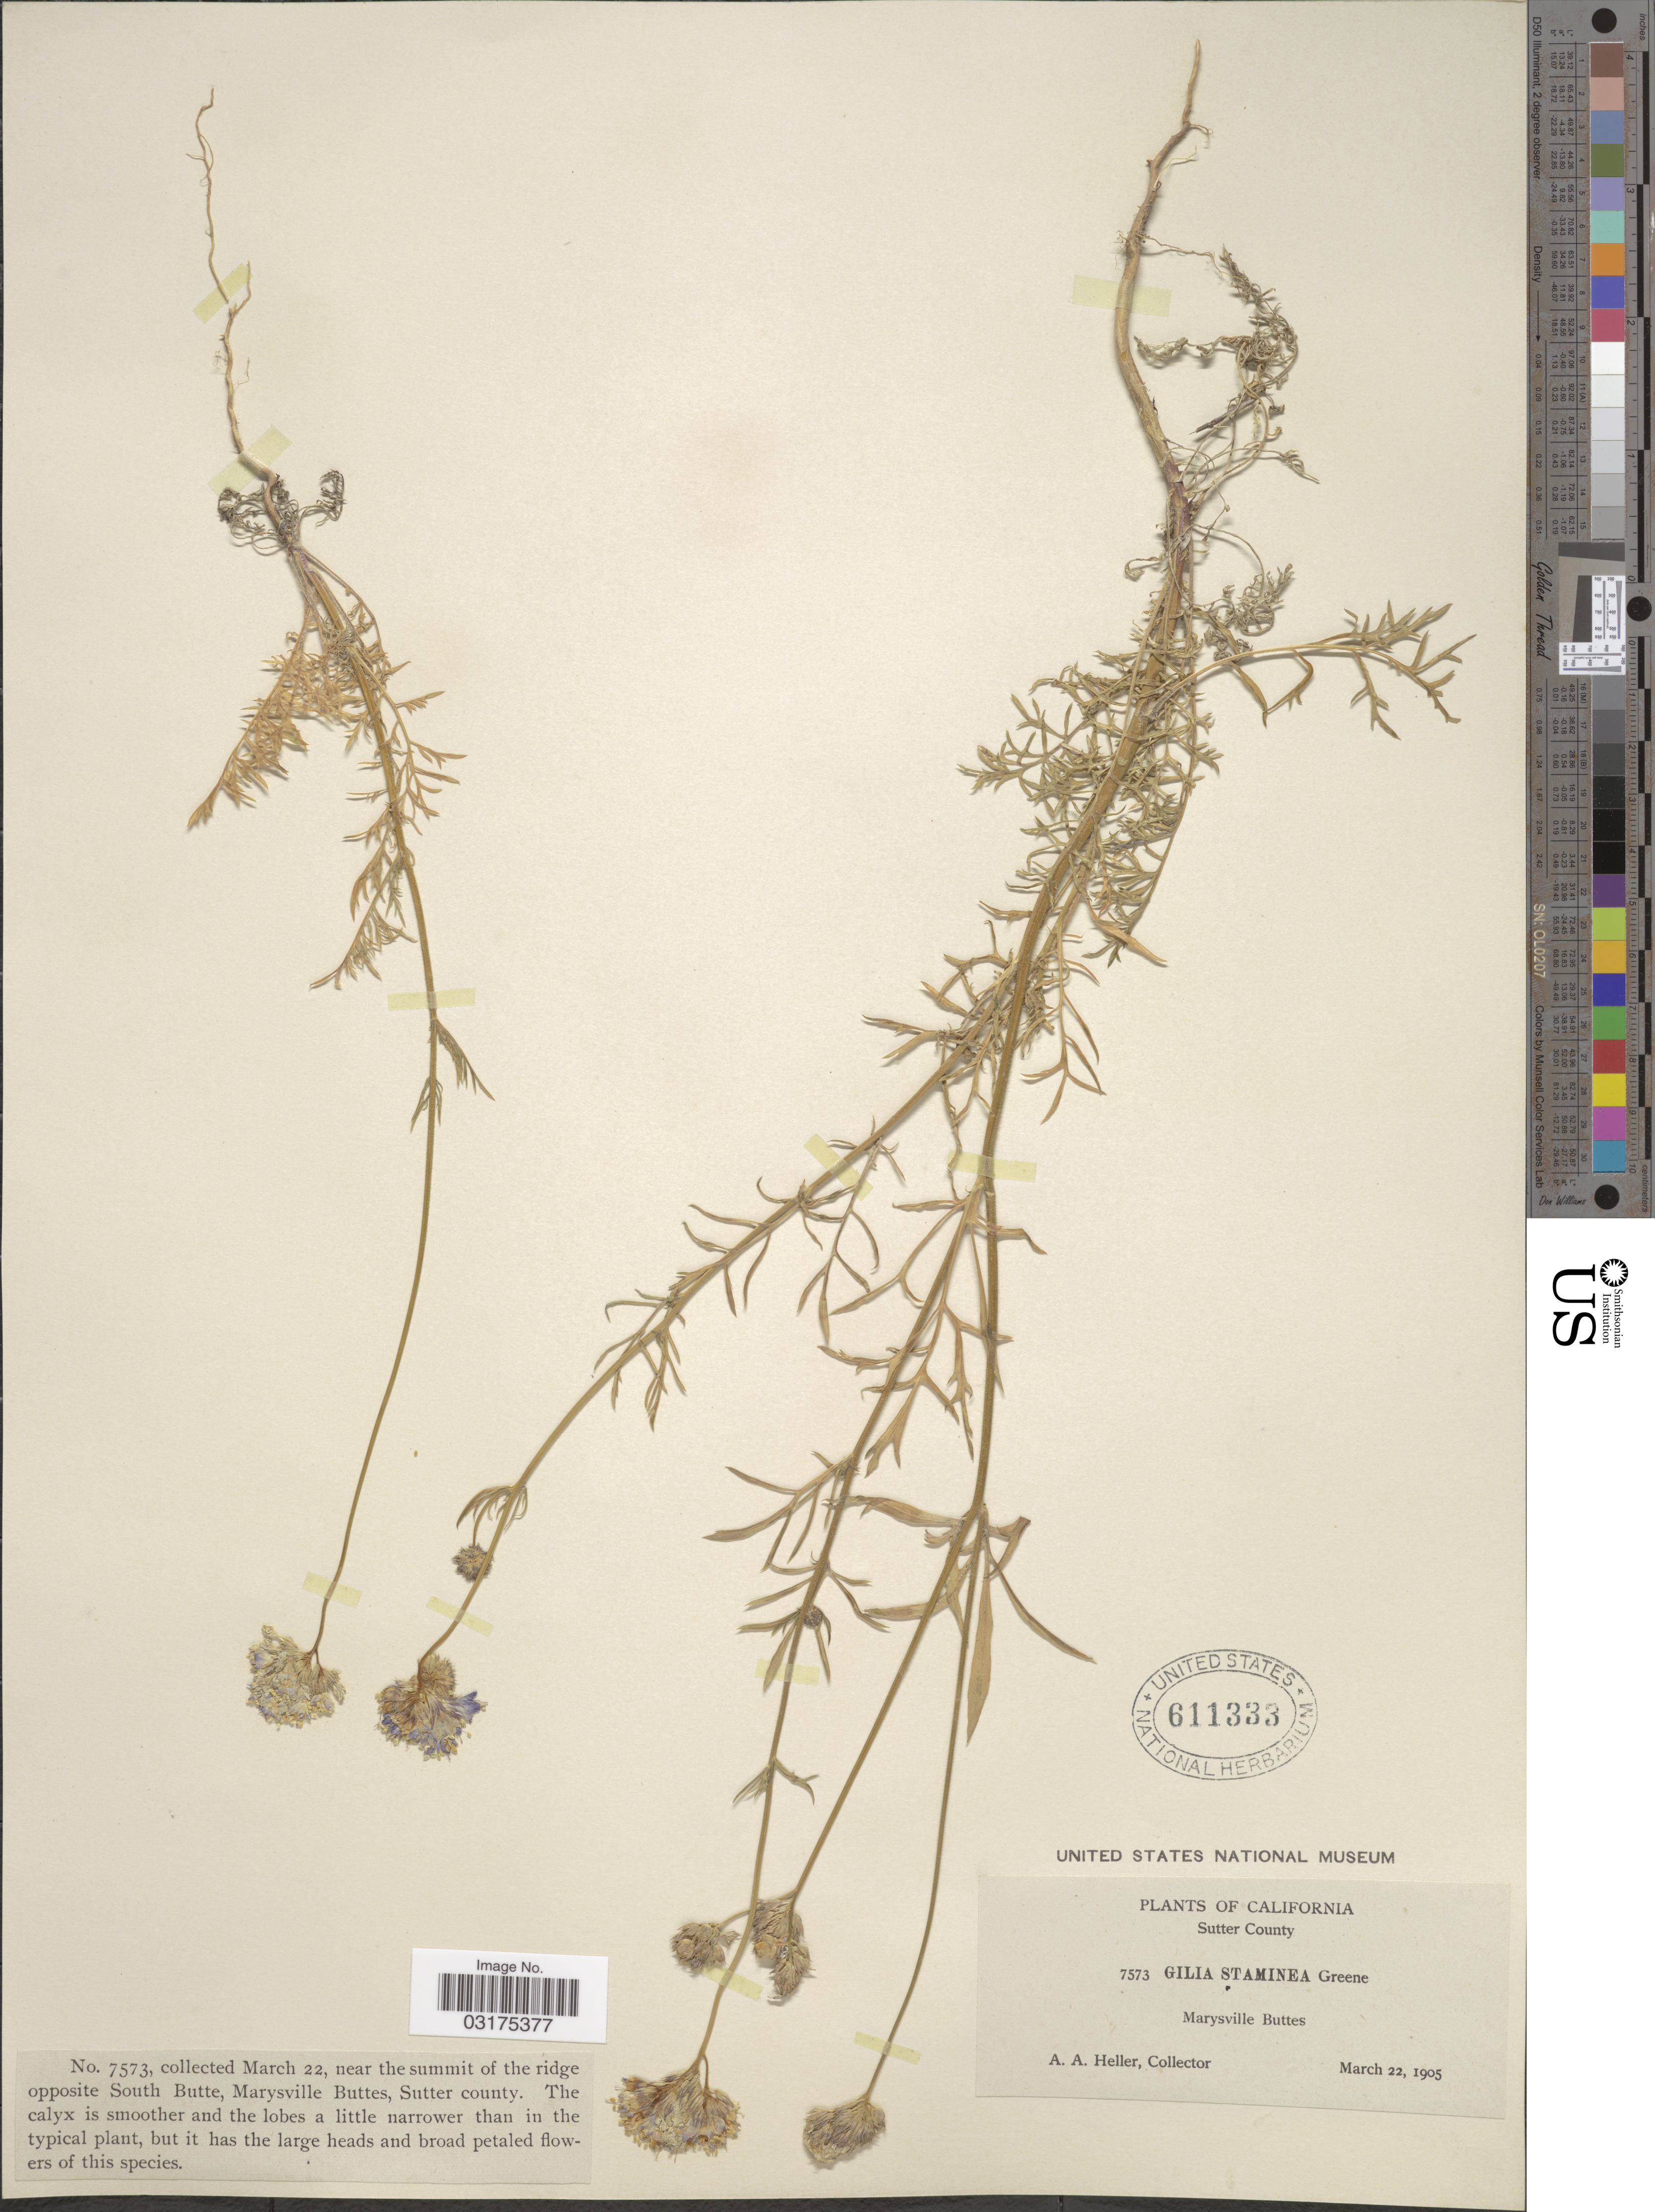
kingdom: Plantae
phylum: Tracheophyta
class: Magnoliopsida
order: Ericales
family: Polemoniaceae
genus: Gilia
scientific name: Gilia capitata subsp. staminea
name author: (Greene) V.E. Grant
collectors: A. A. Heller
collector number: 7573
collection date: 1905-03-22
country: United States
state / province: California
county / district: Sutter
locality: Sutter County, Marysville Buttes, near the summit of the ridge opposite South Butte.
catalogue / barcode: US 611333